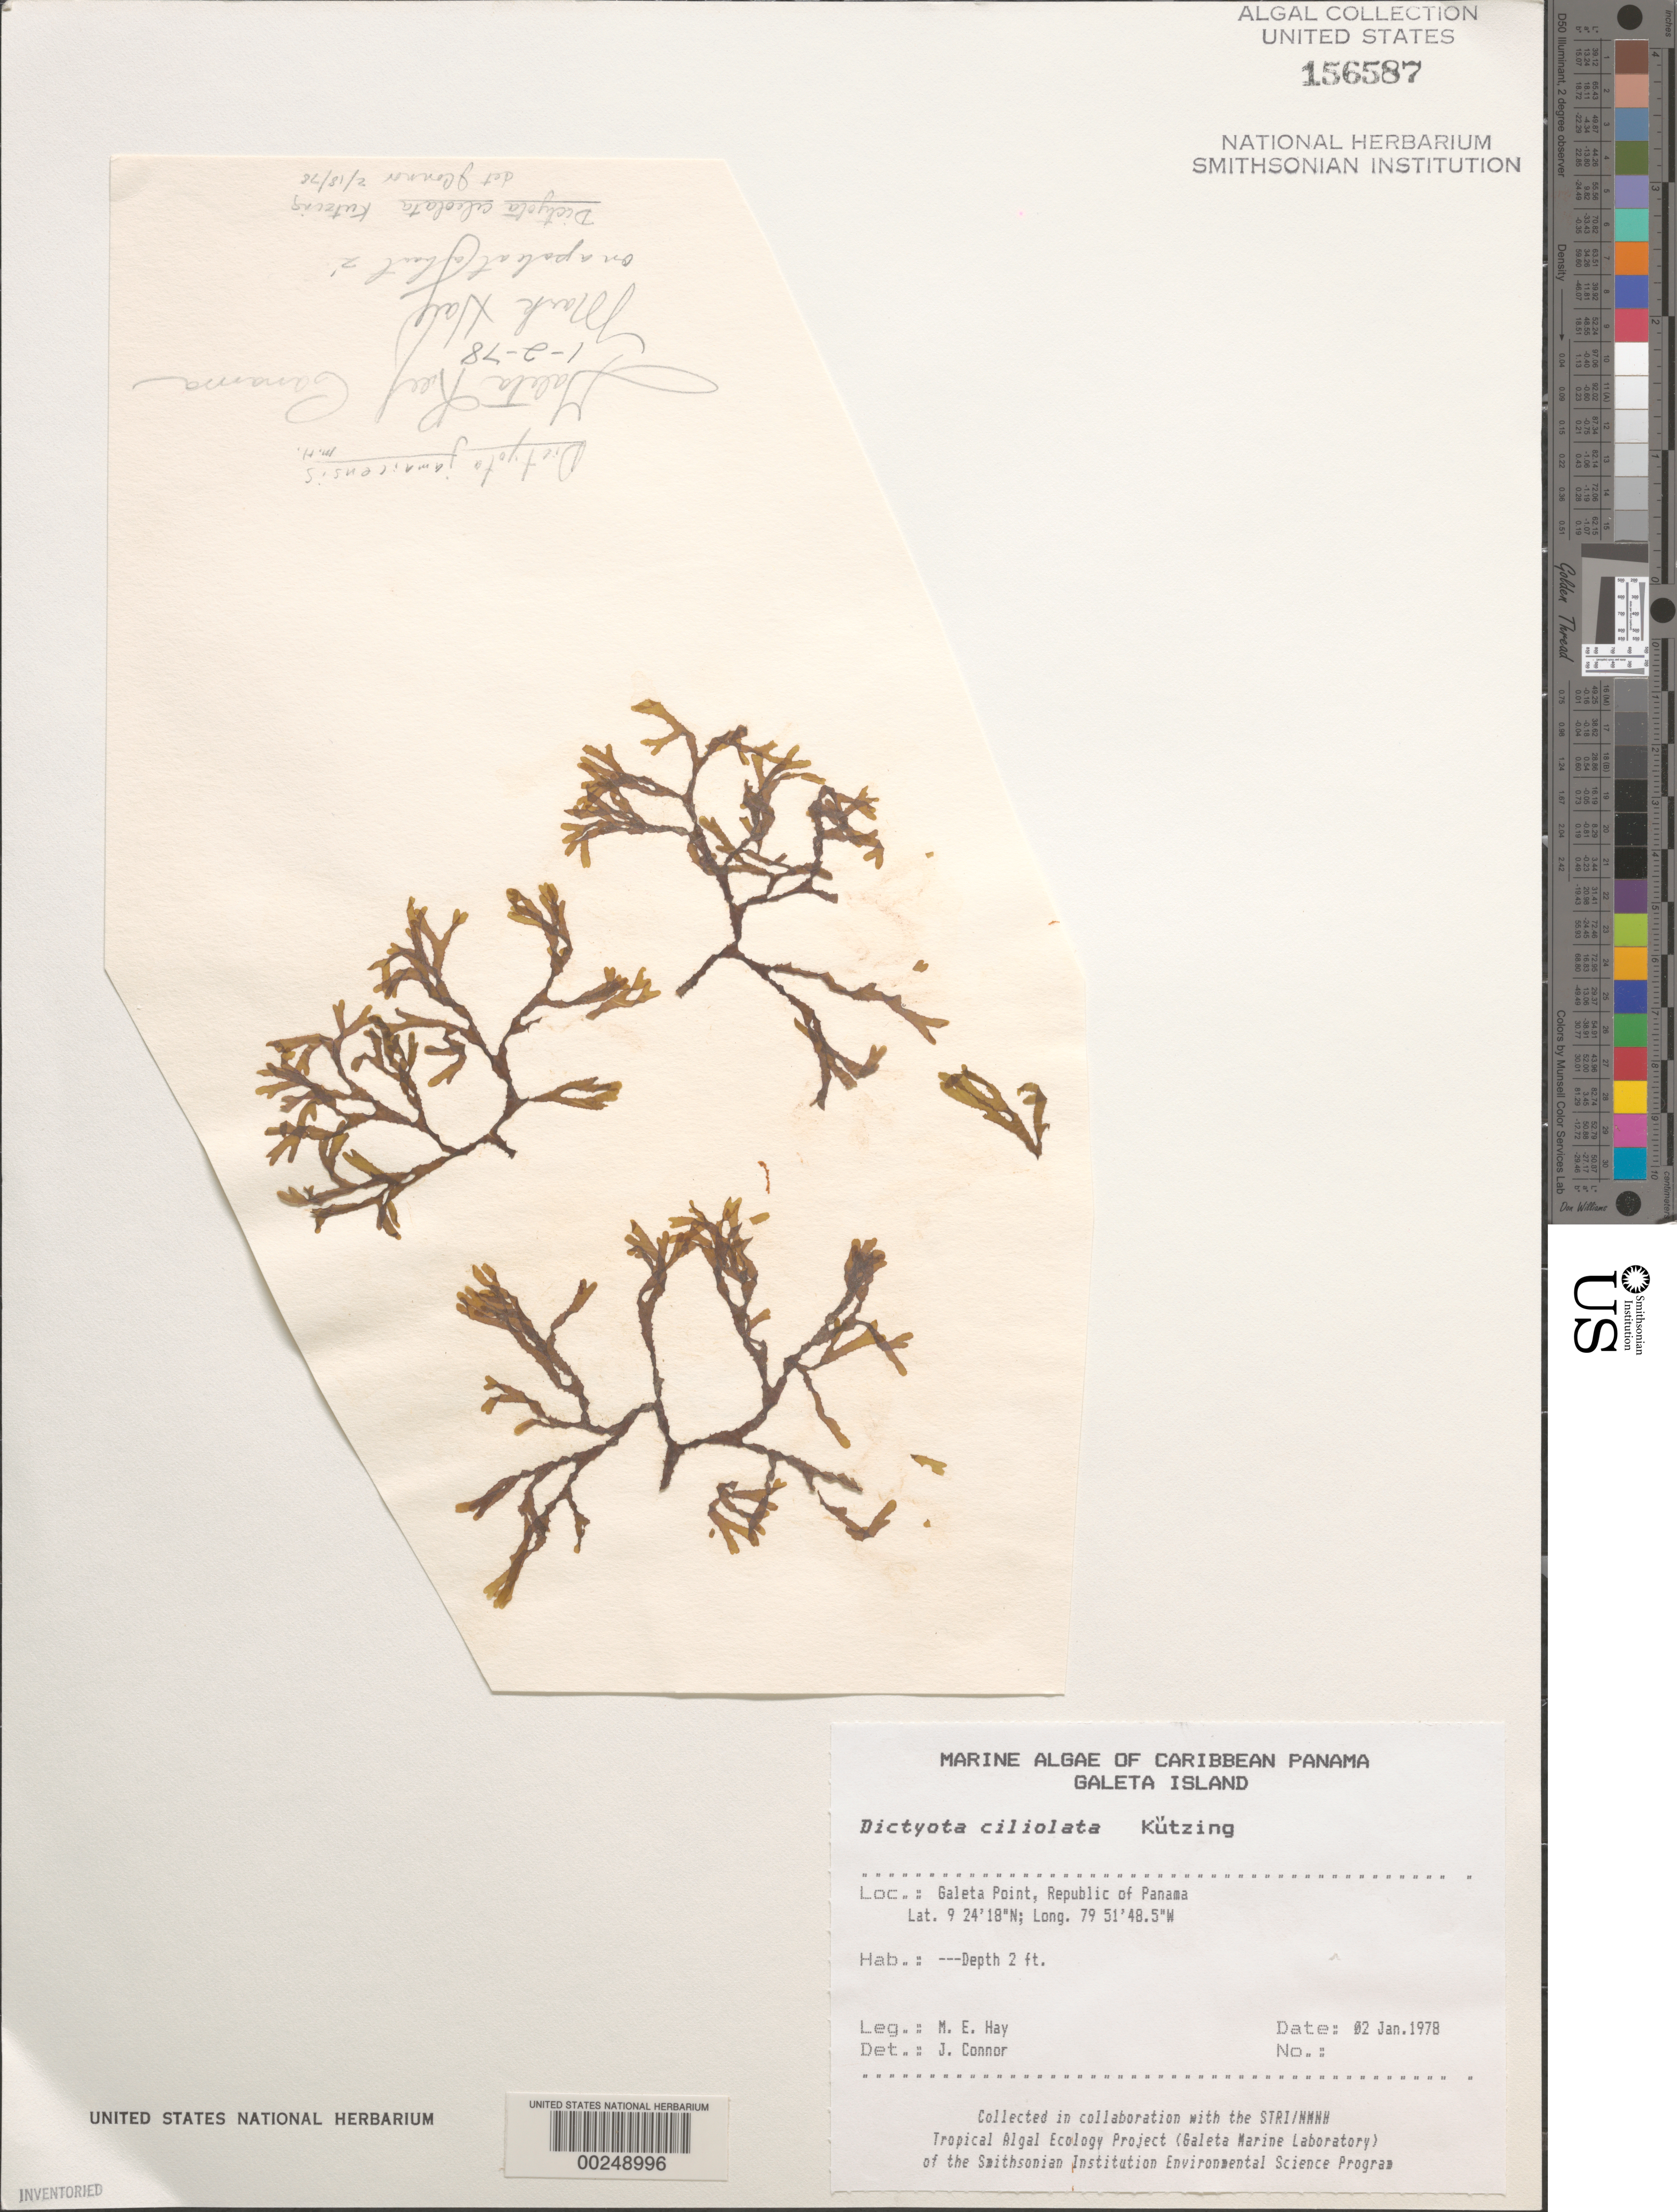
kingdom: Chromista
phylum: Ochrophyta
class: Phaeophyceae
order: Dictyotales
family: Dictyotaceae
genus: Dictyota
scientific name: Dictyota ciliolata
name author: Sond. ex Kütz.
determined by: Connor, J.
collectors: M. E. Hay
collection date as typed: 02 Jan 1978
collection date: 1978-01-02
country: Panama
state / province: Colón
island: Galeta Island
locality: Galeta Point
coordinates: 9 24' 18" N, 79 51' 48.5" W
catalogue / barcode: US 156587